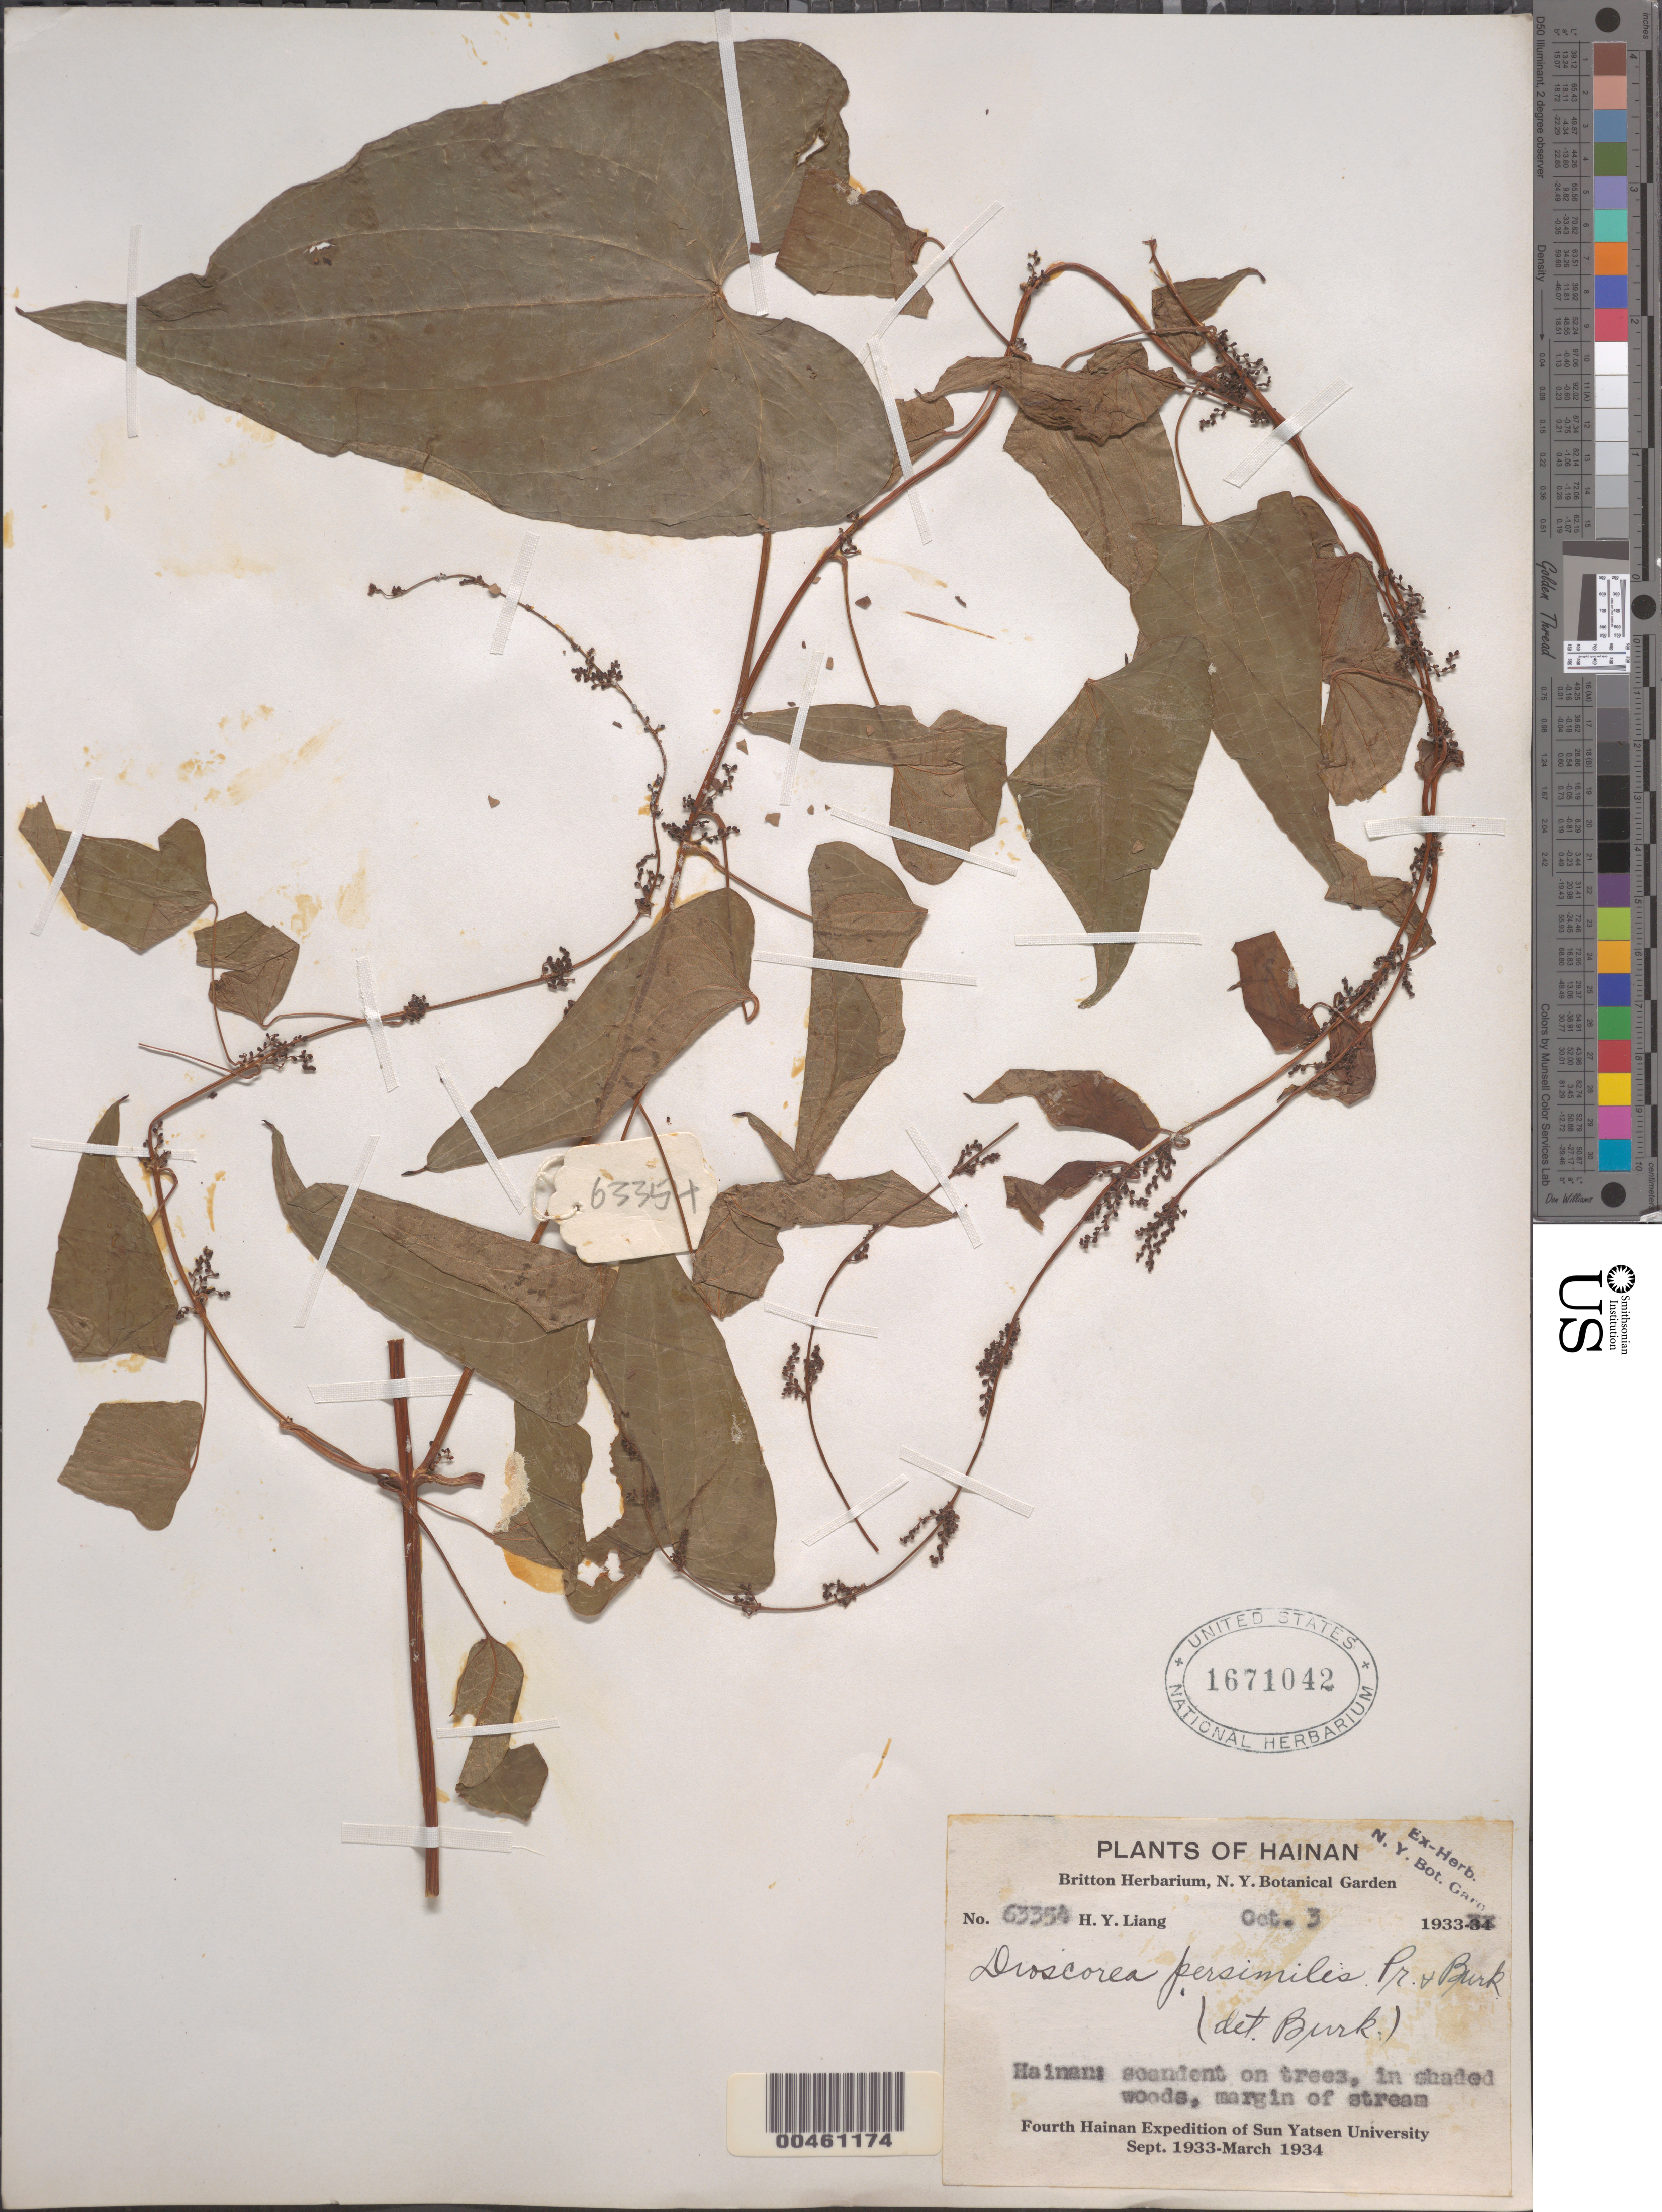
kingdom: Plantae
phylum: Tracheophyta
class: Liliopsida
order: Dioscoreales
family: Dioscoreaceae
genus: Dioscorea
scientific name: Dioscorea persimilis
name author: Prain & Burkill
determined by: Burkill, I. H.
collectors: H. Y. Liang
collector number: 63354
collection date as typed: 03 Oct 1933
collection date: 1933-10-03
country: China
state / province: Hainan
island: Hainan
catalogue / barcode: US 1671042